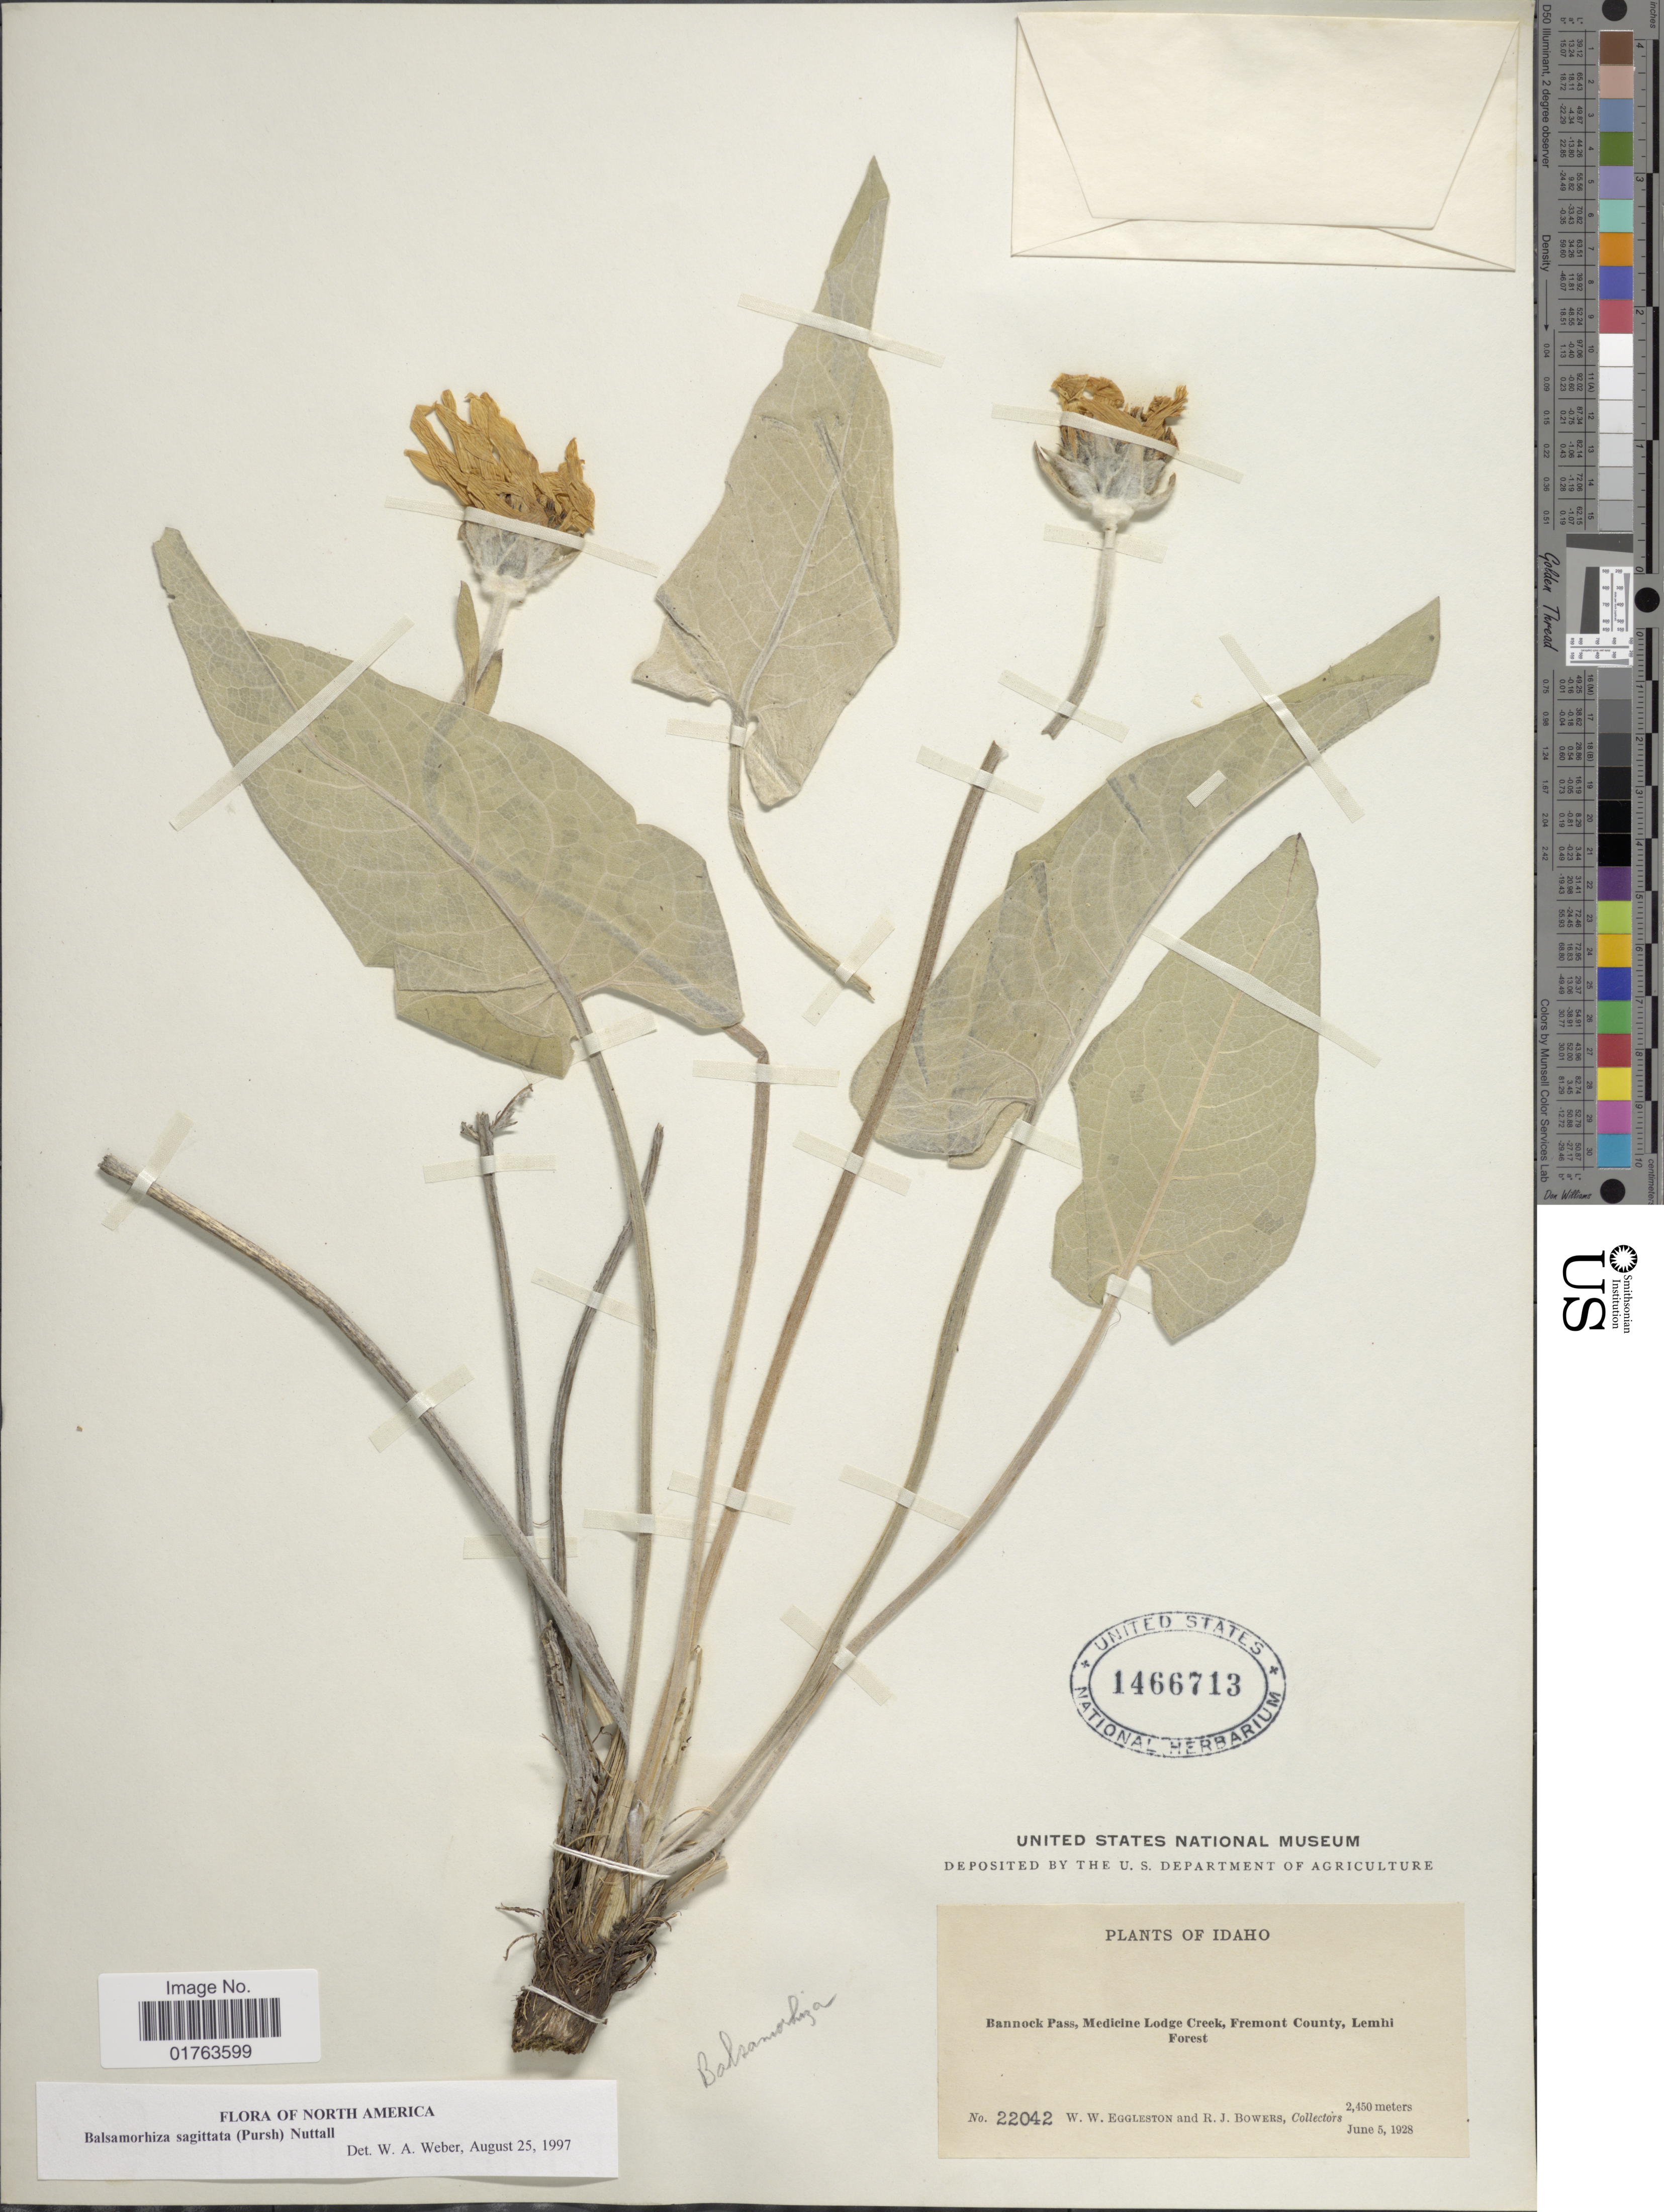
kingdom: Plantae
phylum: Tracheophyta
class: Magnoliopsida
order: Asterales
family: Asteraceae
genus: Balsamorhiza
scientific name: Balsamorhiza sagittata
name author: (Pursh) Nutt.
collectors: W. W. Eggleston & R. Bowers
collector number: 22042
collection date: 1928-06-05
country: United States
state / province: Idaho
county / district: Fremont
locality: Bannock Pass, Medicine Lodge Creek, Fremont County, Lemhi Forest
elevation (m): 2450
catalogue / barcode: US 1466713